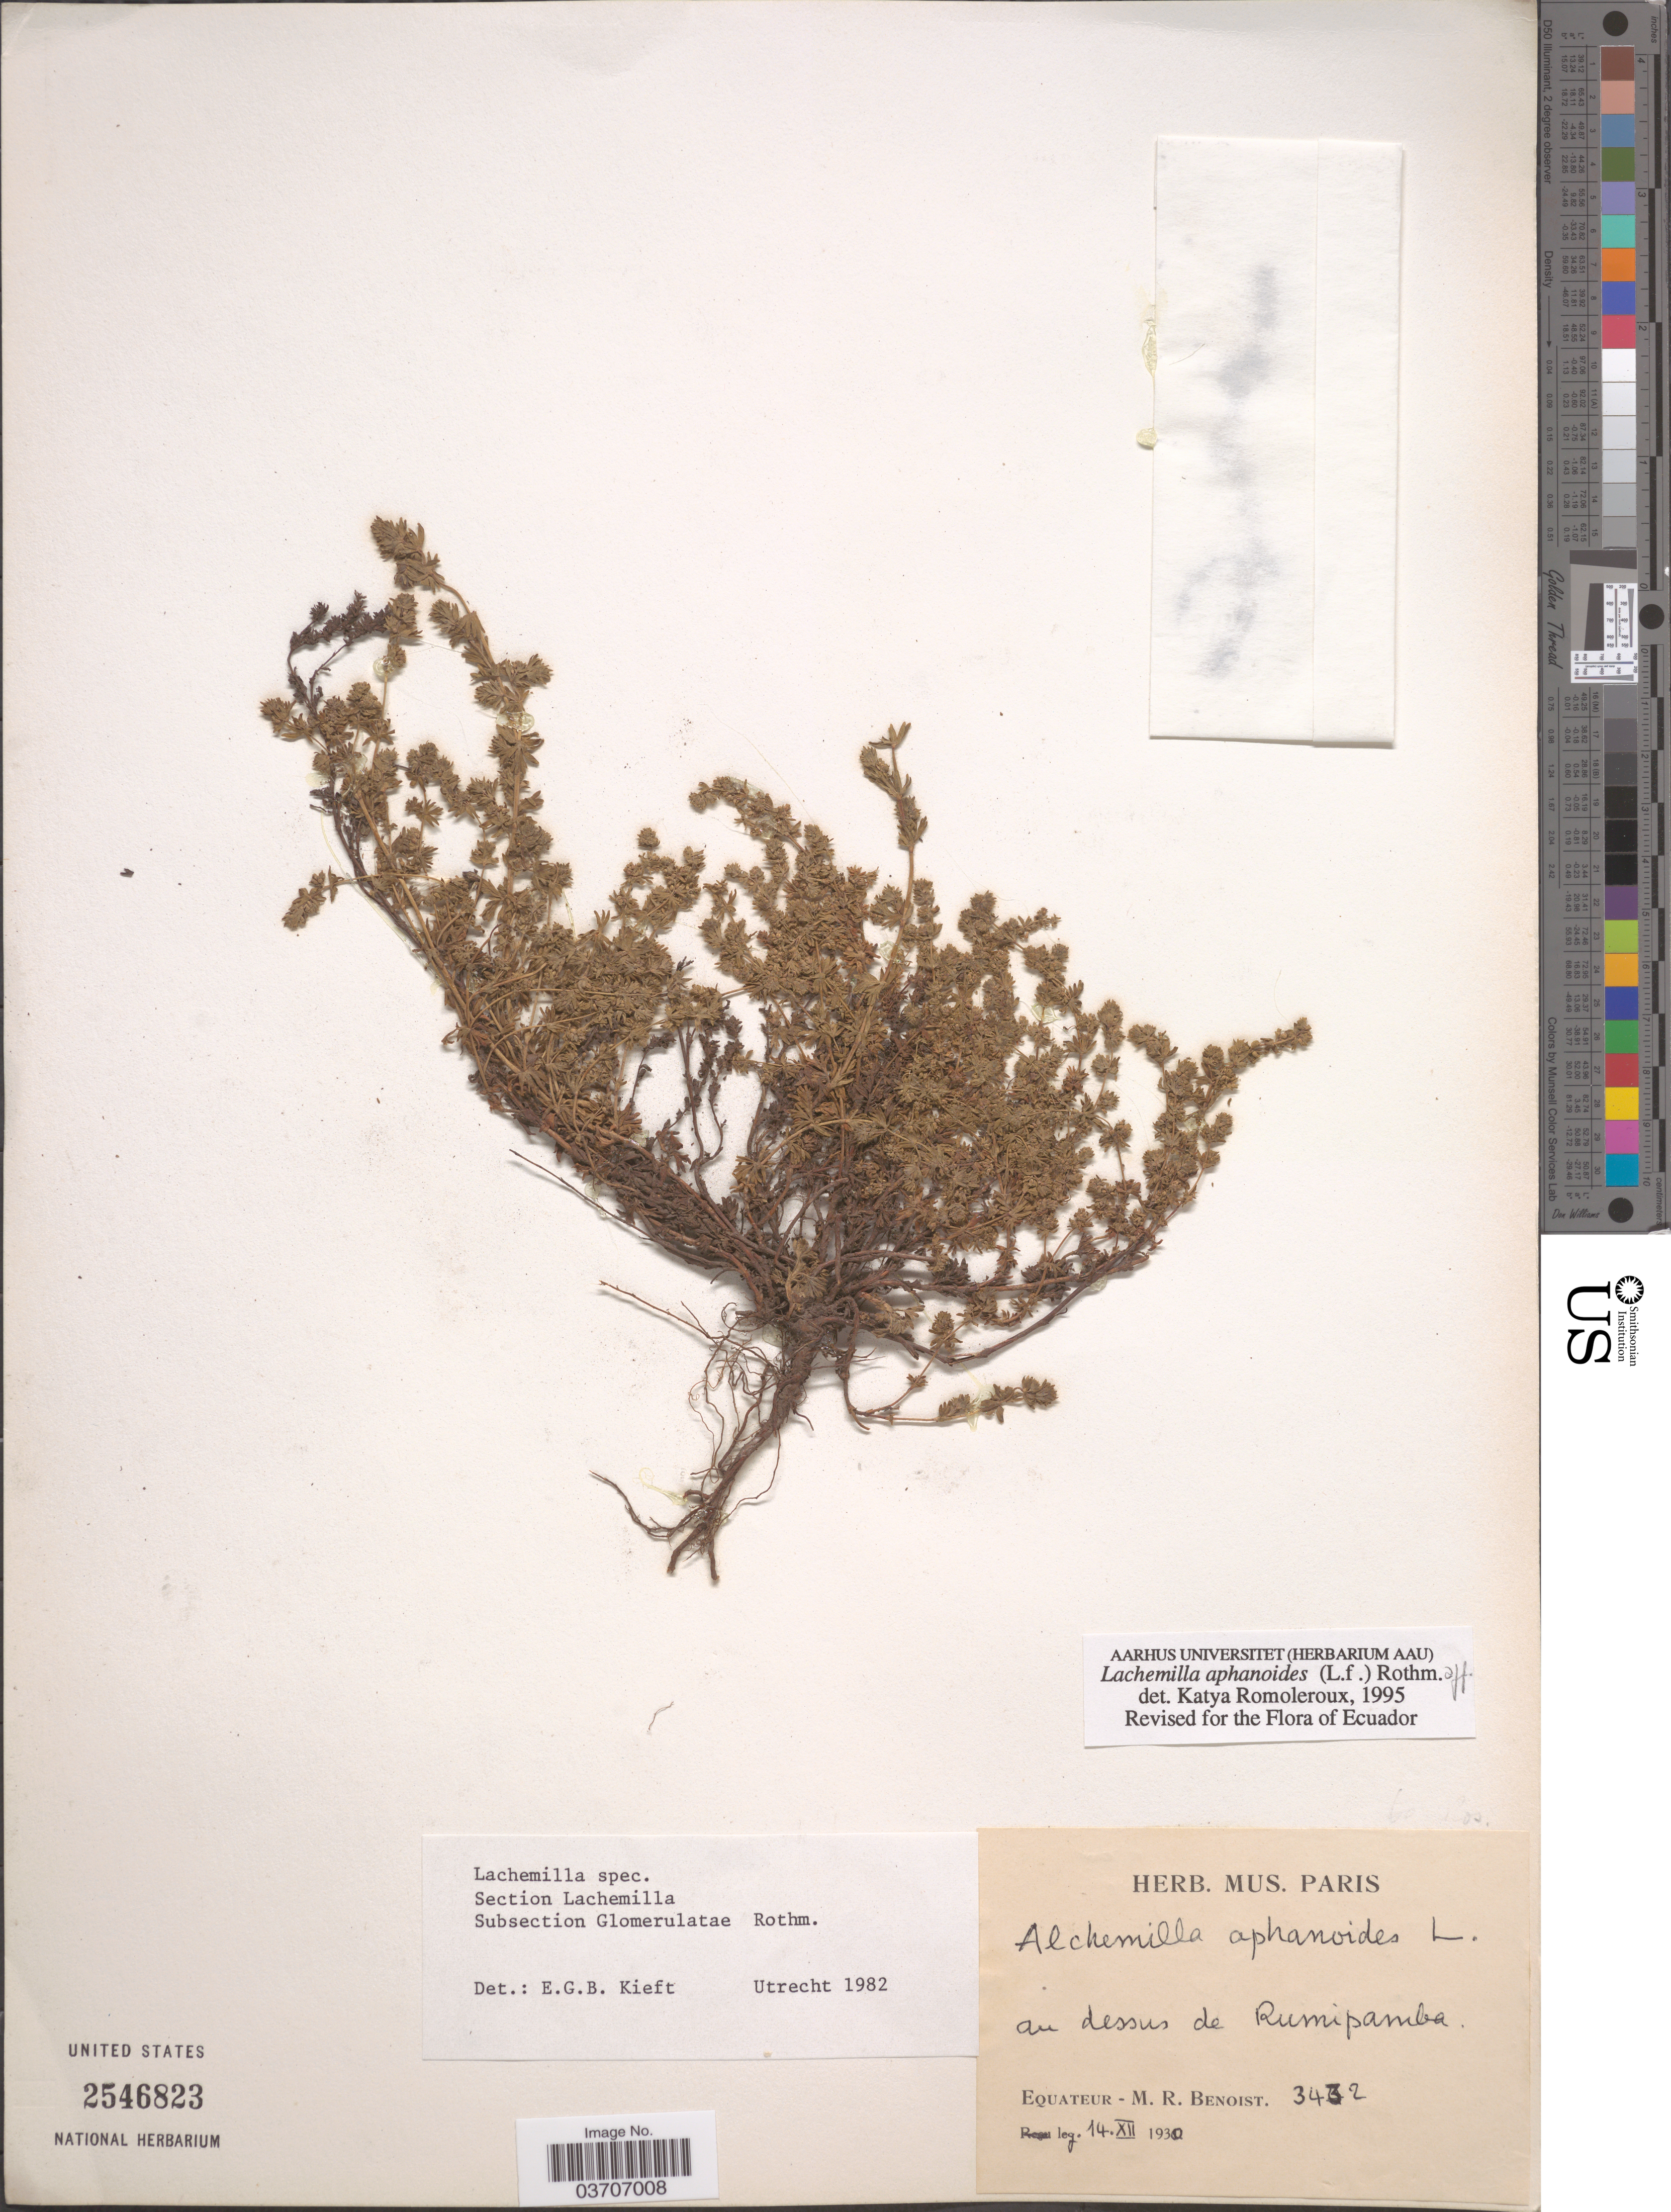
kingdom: Plantae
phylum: Tracheophyta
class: Magnoliopsida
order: Rosales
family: Rosaceae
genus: Lachemilla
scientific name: Lachemilla aphanoides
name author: (Mutis ex L. f.) Rothm.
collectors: M. Benoist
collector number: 3432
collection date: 1930-12-14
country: Ecuador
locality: Au dessus de Rumipamba.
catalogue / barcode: US 2546823